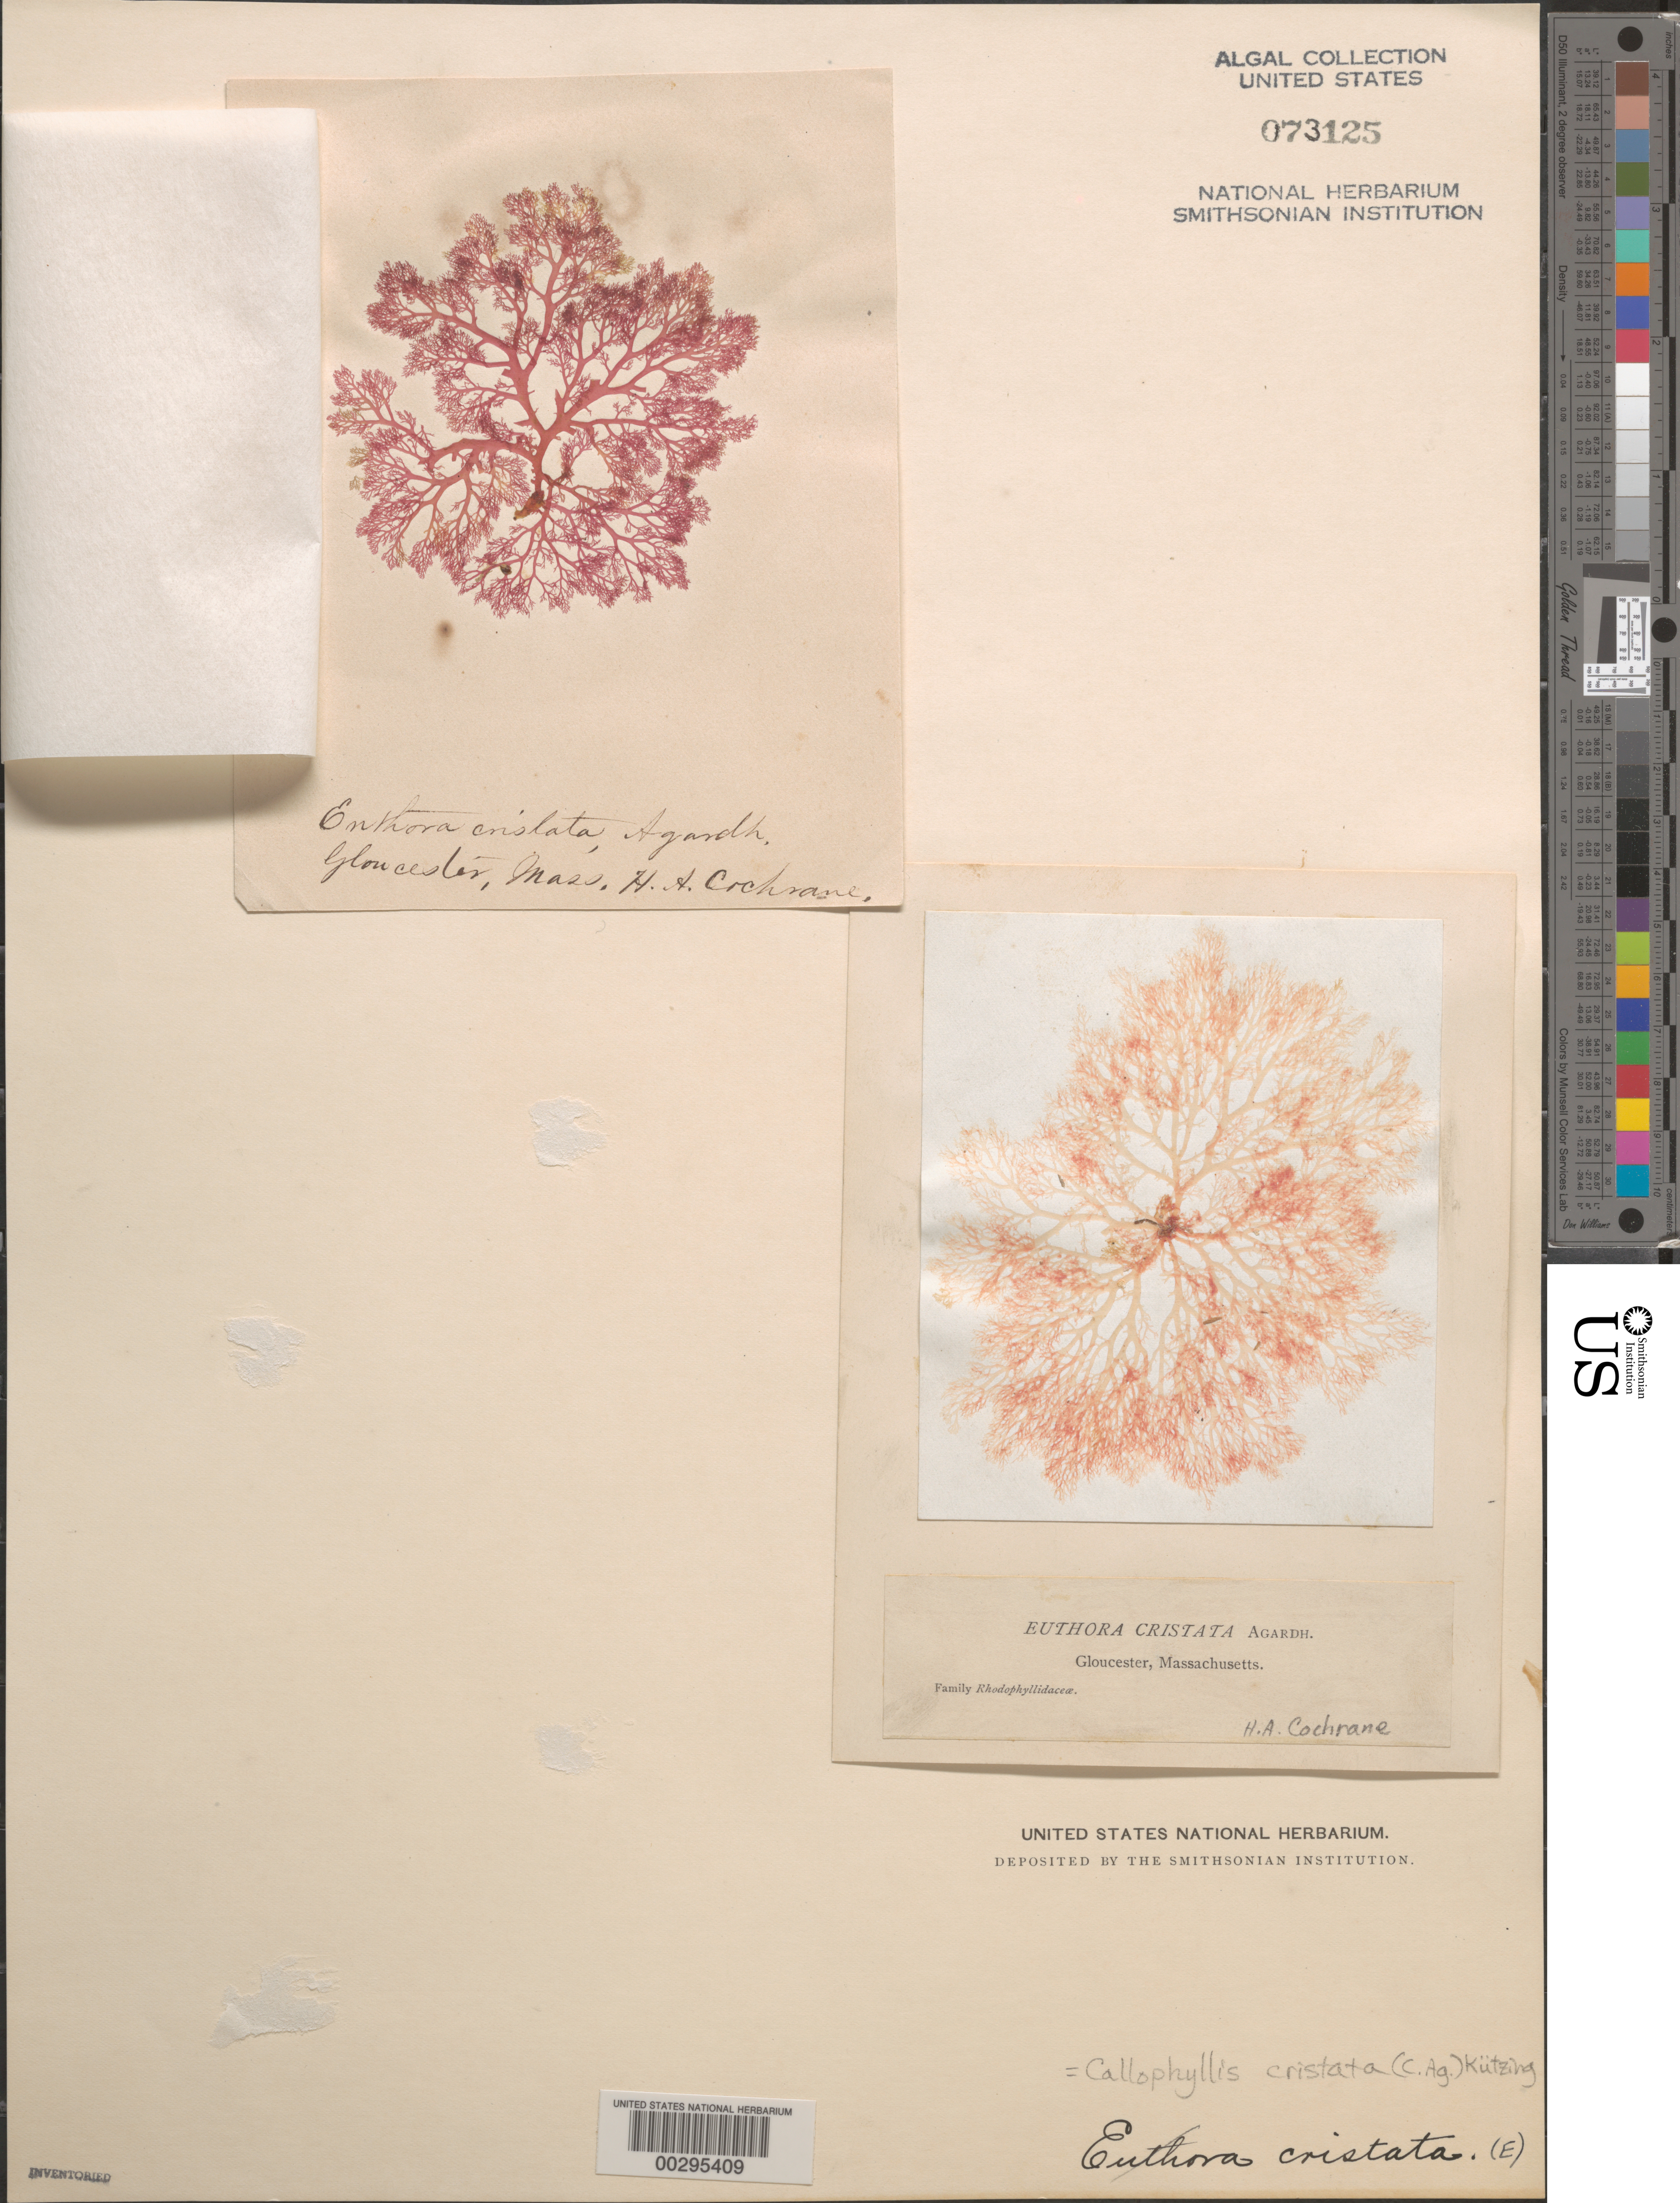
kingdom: Plantae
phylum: Rhodophyta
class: Florideophyceae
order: Gigartinales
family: Kallymeniaceae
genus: Euthora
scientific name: Euthora cristata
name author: (C. Agardh) J. Agardh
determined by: Algae name updating Project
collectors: H. Cochrane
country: United States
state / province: Massachusetts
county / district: Essex County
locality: Gloucester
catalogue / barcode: US 73125